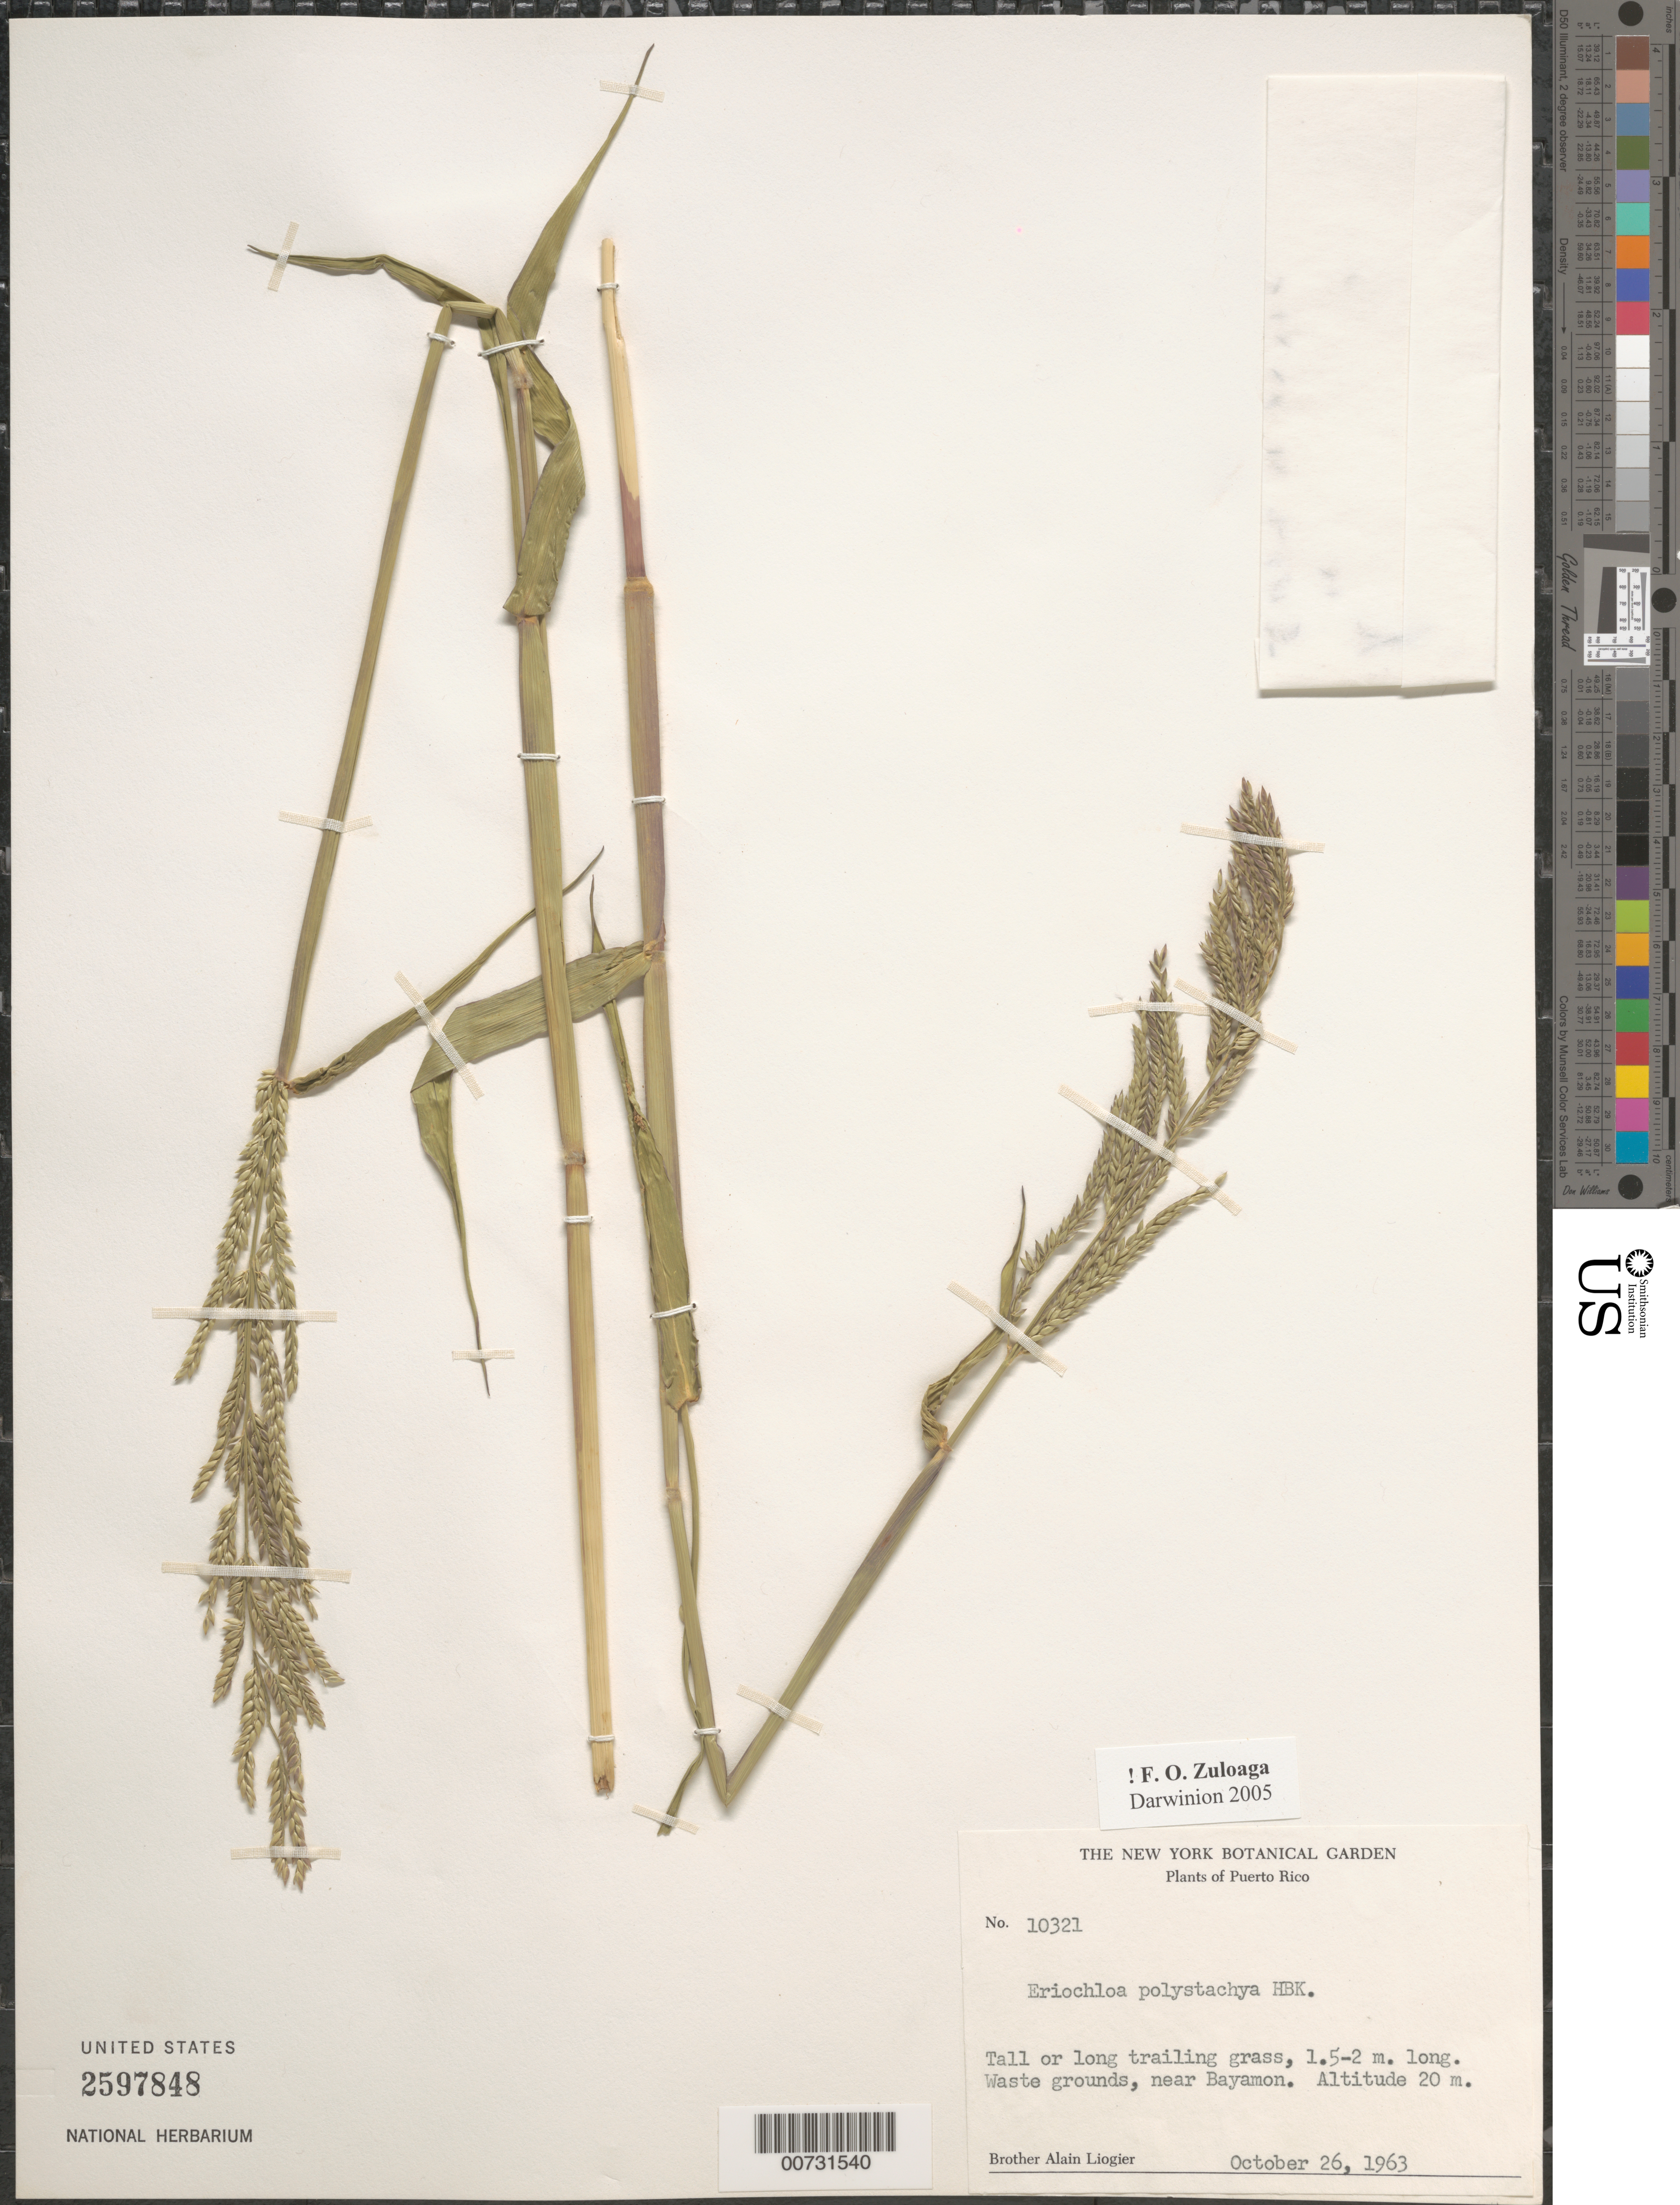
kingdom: Plantae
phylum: Tracheophyta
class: Liliopsida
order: Poales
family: Poaceae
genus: Eriochloa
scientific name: Eriochloa polystachya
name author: Kunth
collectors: A. H. Liogier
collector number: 10321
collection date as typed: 26 Oct 1963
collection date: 1963-10-26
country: Puerto Rico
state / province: Bayamón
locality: Bayamon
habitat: Waste grounds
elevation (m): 20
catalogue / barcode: US 2597848